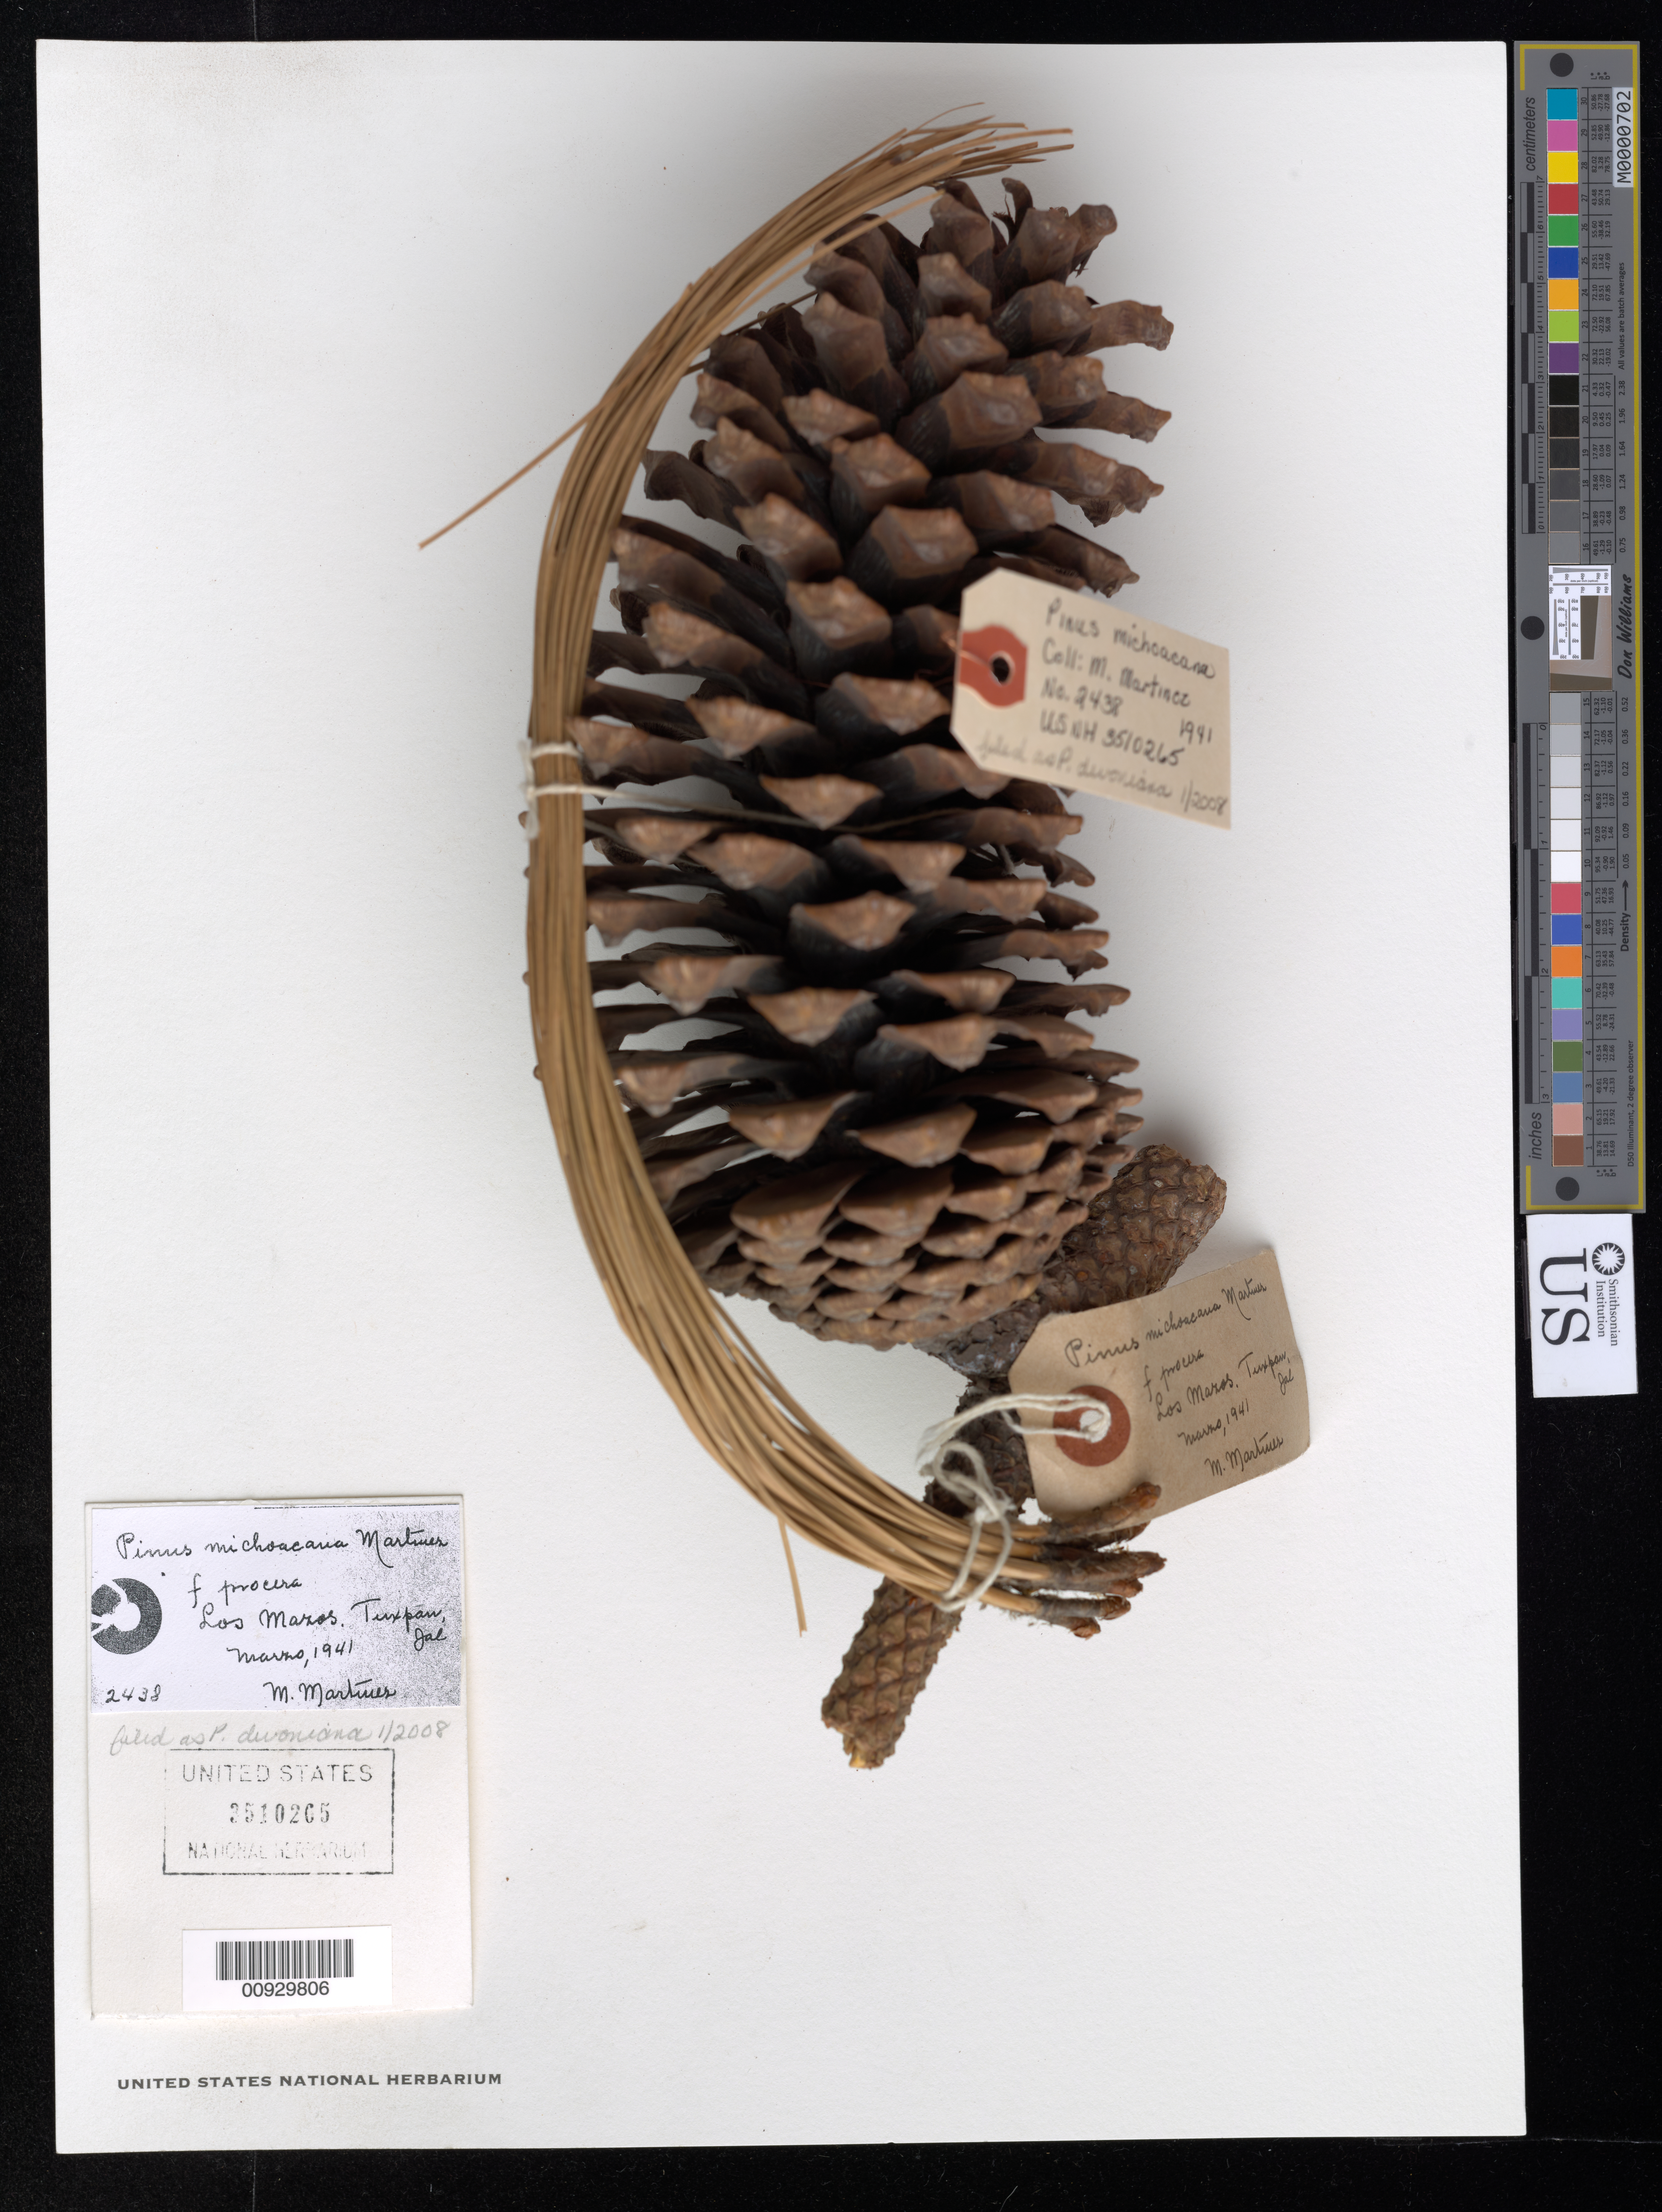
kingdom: Plantae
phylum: Tracheophyta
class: Pinopsida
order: Pinales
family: Pinaceae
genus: Pinus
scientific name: Pinus devoniana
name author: Lindl.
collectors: M. Martinez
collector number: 2438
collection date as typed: Mar 1941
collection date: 1941-03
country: Mexico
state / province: Jalisco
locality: Los Maros, Tuxpan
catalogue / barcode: US 3510265